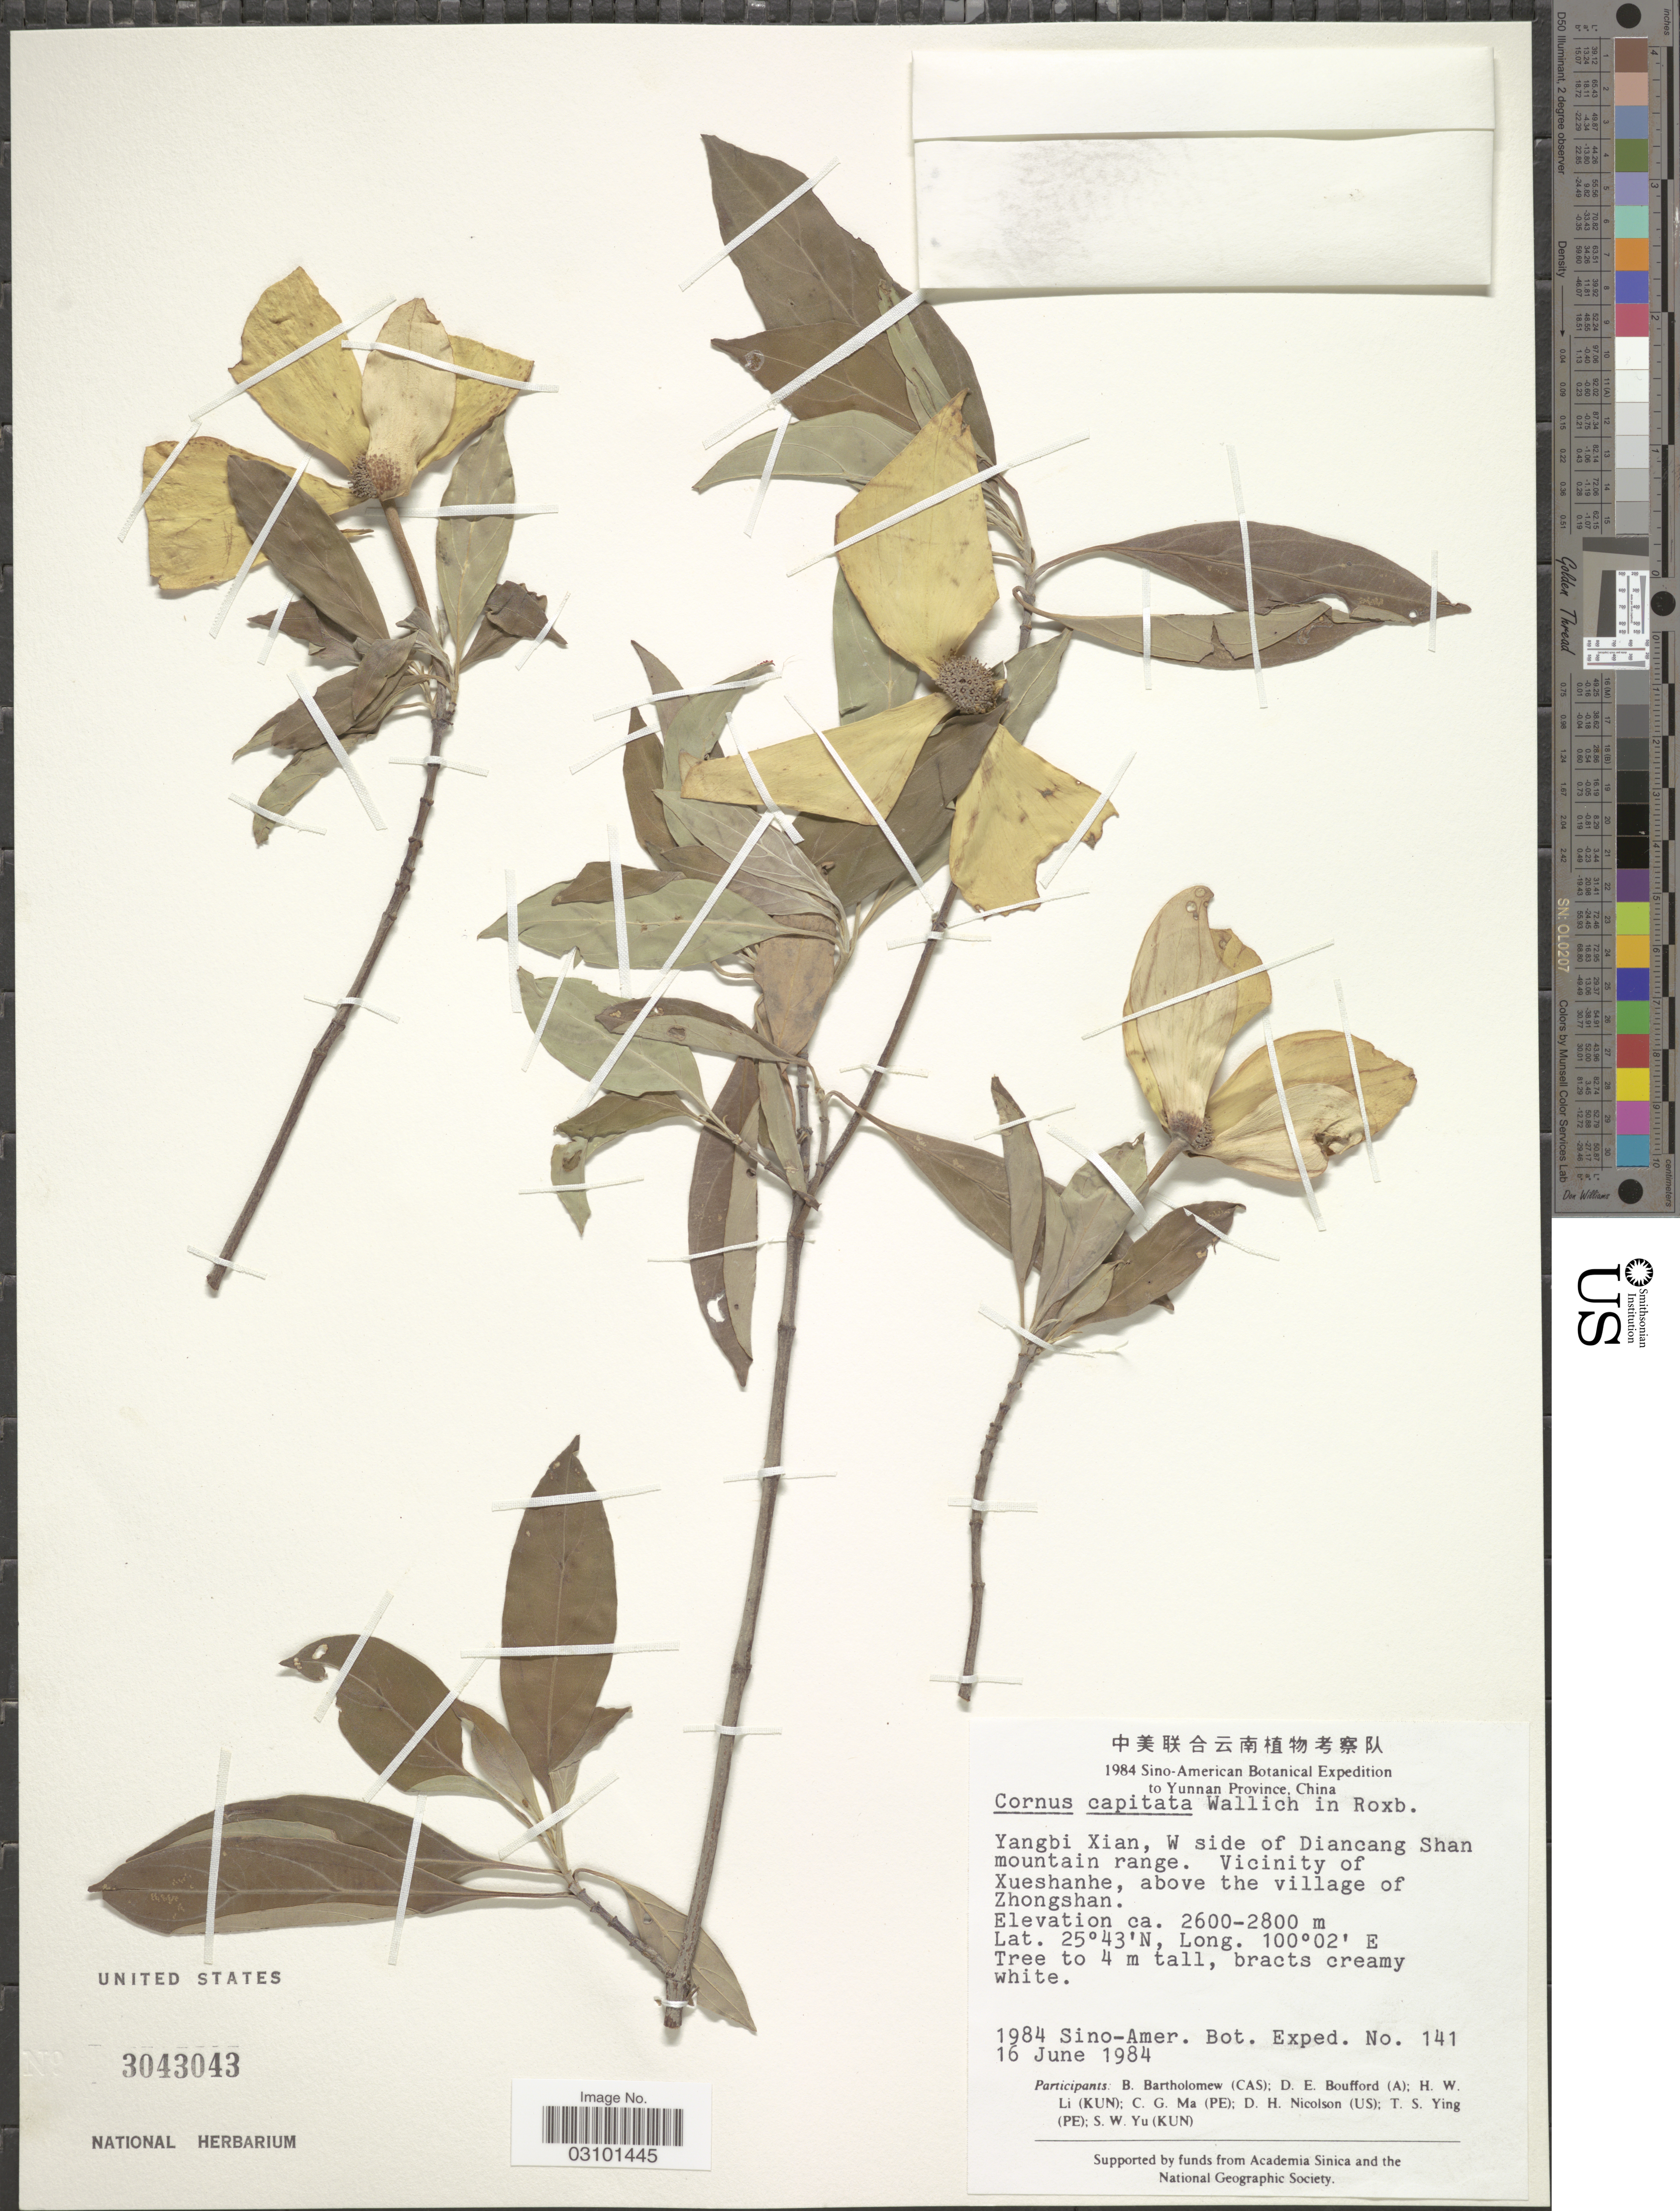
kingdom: Plantae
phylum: Tracheophyta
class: Magnoliopsida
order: Cornales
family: Cornaceae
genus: Cornus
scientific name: Cornus capitata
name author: Wall.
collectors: Sino-Amer. Bot. Exped. 1984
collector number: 141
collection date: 1984-06-16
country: China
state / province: Yunnan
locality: Yunnan Province. Yangbi Xian, W side of Diancang Shan mountain range. Vicinity of Xueshanhe, above the village of Zhongshan.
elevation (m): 2600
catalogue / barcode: US 3043043